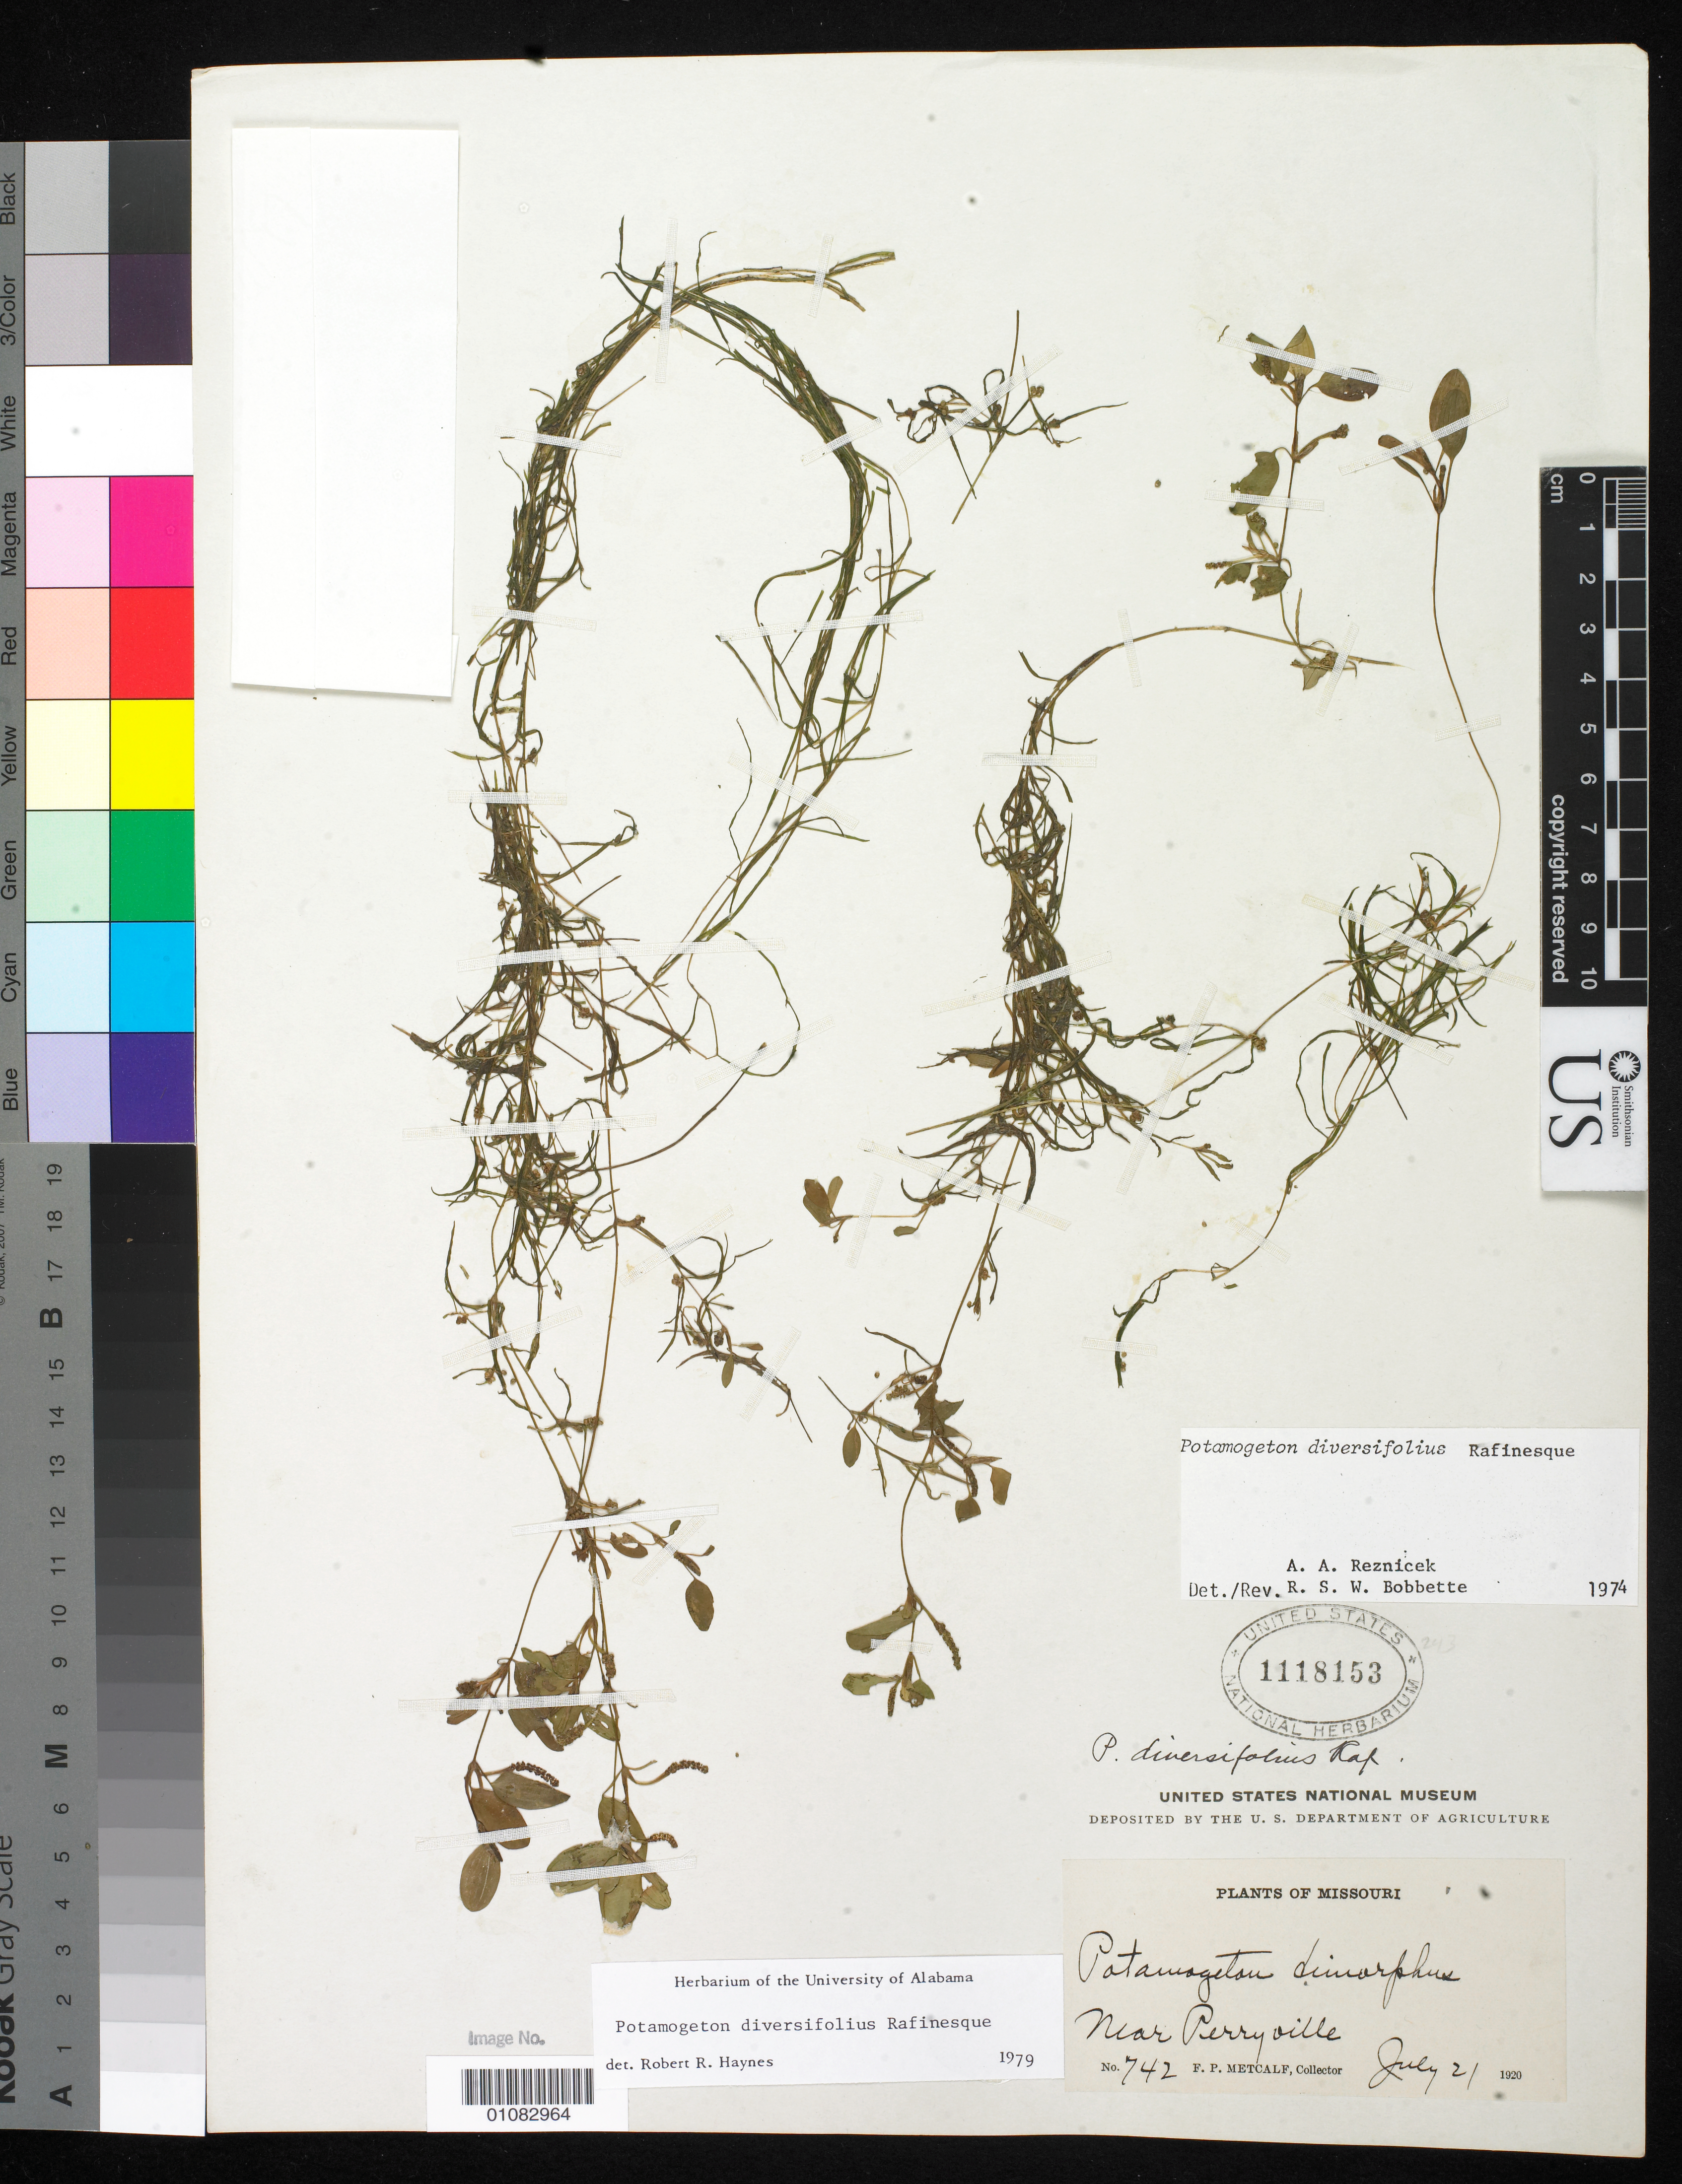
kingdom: Plantae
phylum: Tracheophyta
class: Liliopsida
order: Alismatales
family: Potamogetonaceae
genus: Potamogeton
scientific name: Potamogeton diversifolius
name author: Raf.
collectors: F. P. Metcalf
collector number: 742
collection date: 1920-07-21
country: United States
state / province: Missouri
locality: near Perryville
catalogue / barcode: US 1118153